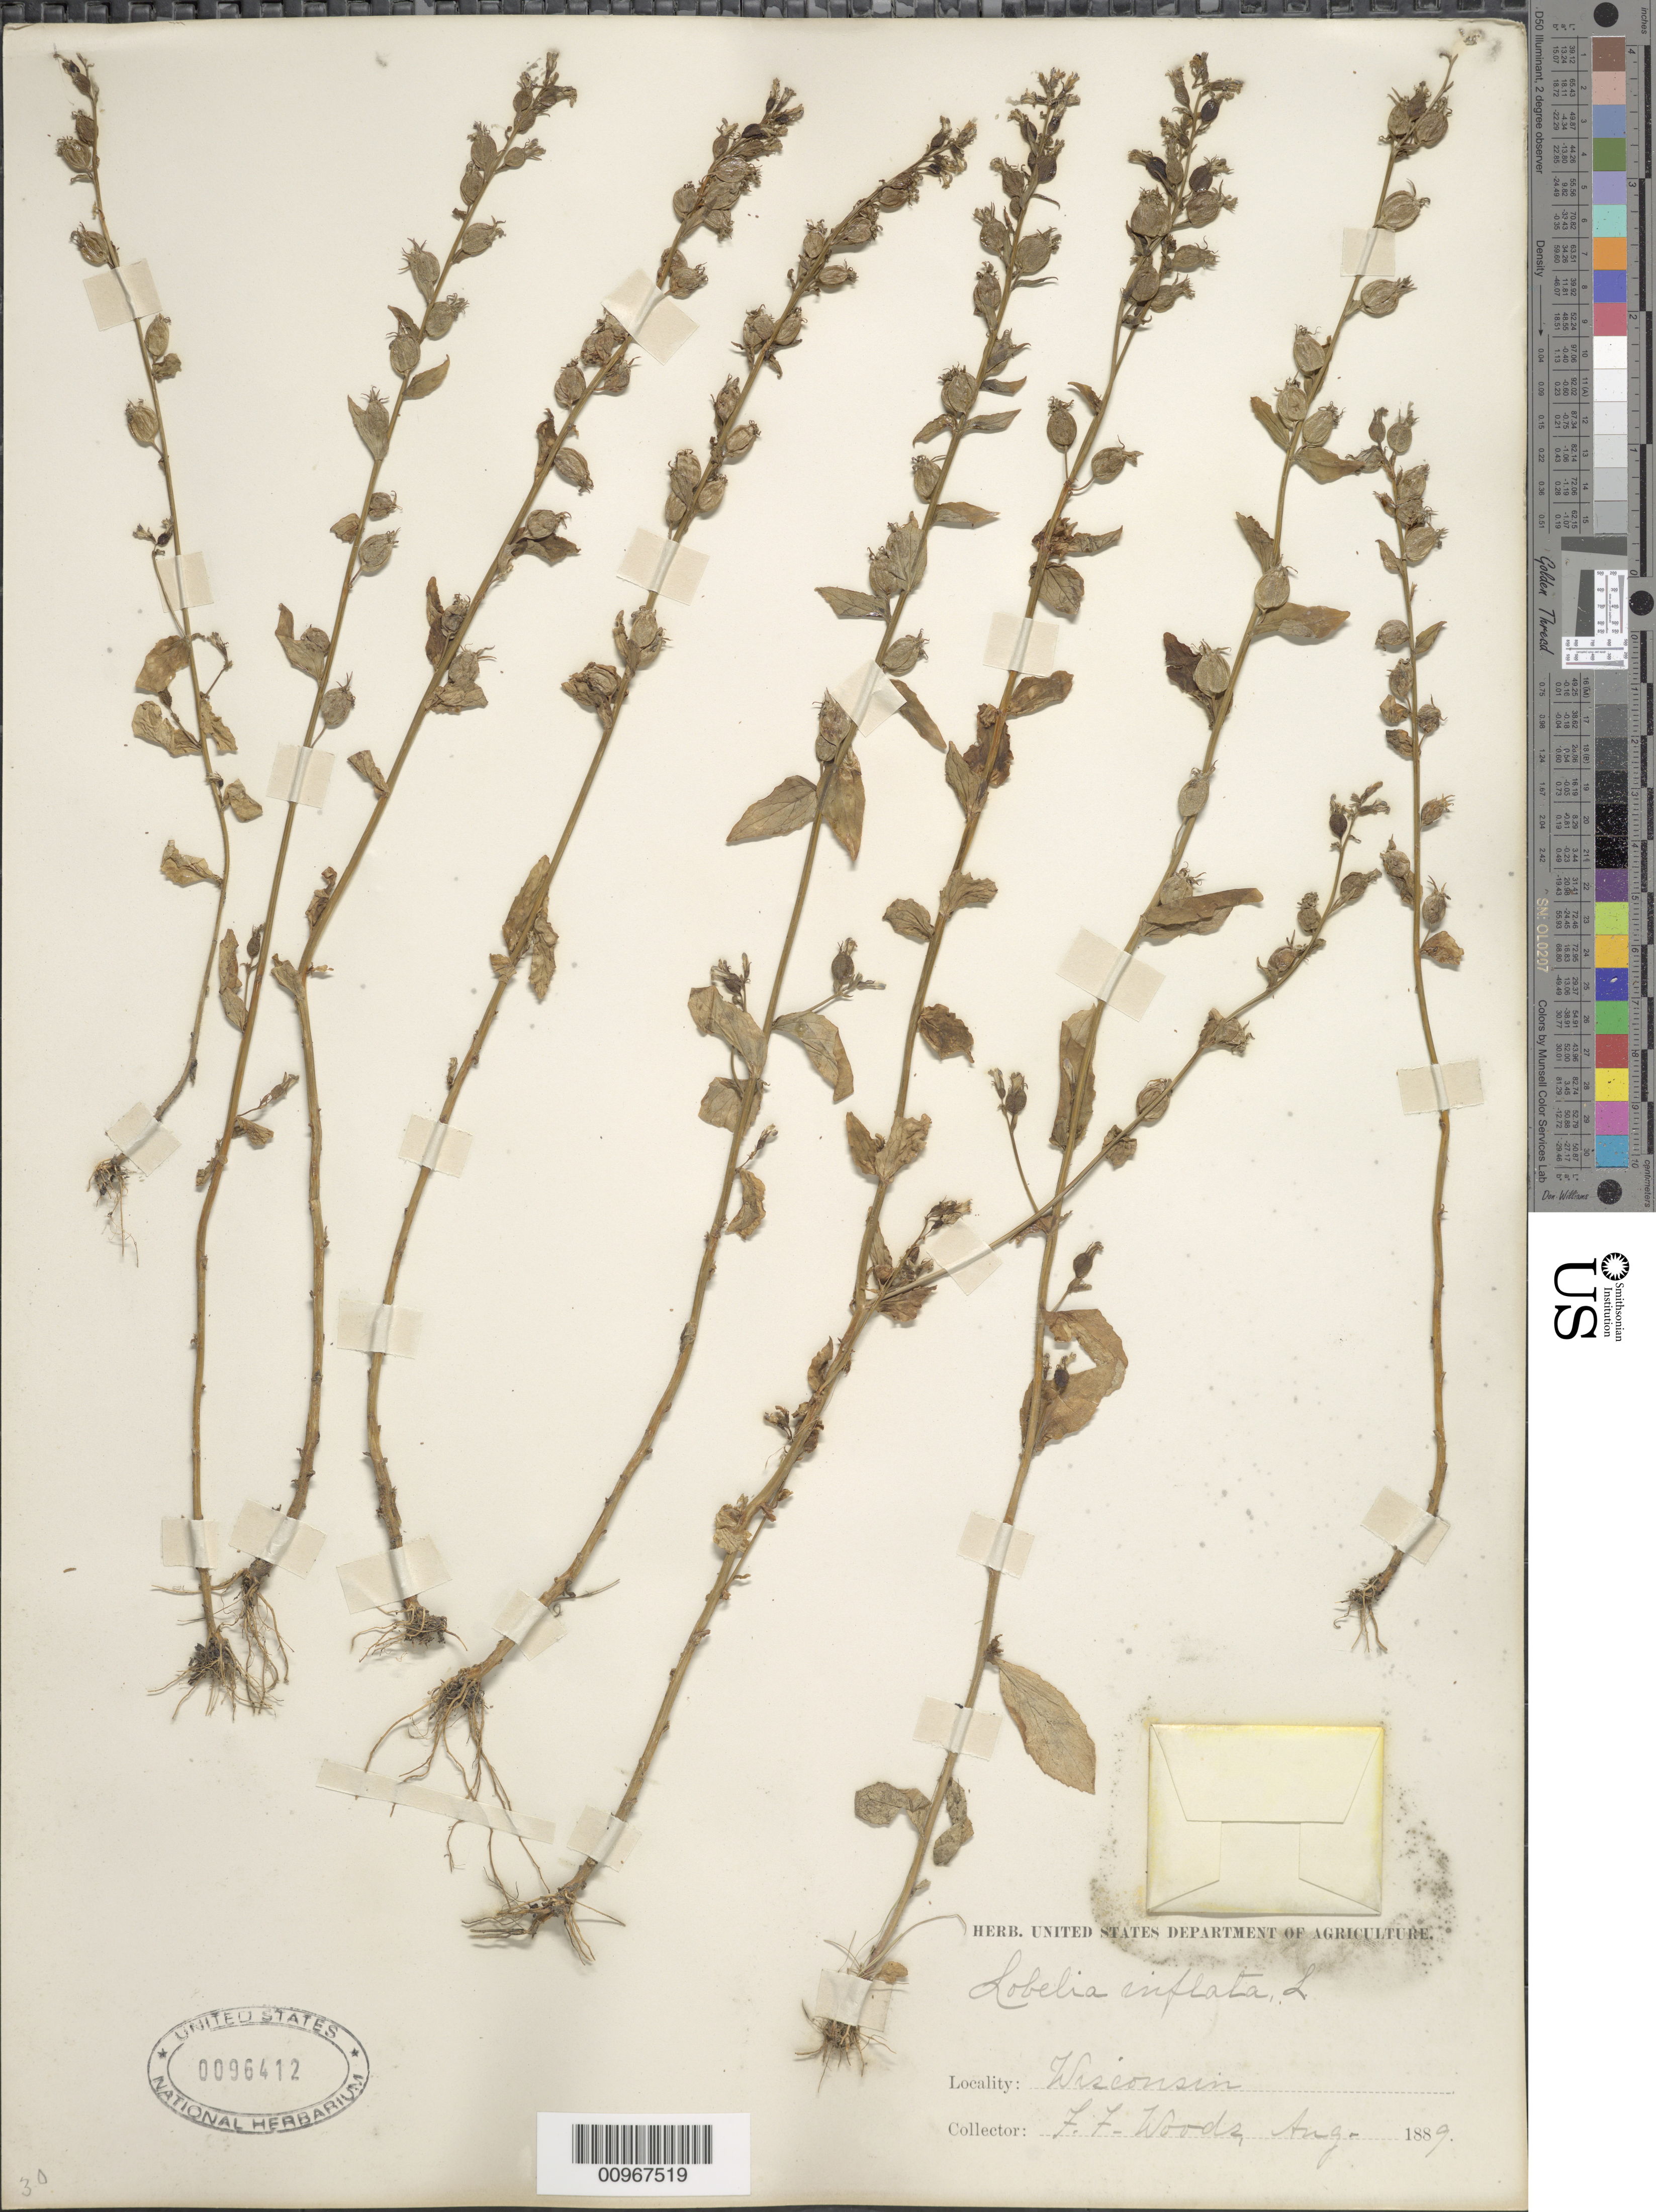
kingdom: Plantae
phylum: Tracheophyta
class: Magnoliopsida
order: Asterales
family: Campanulaceae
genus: Lobelia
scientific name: Lobelia inflata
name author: L.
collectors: F. Woods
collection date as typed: Aug 1889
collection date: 1889-08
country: United States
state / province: Wisconsin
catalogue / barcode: US 96412